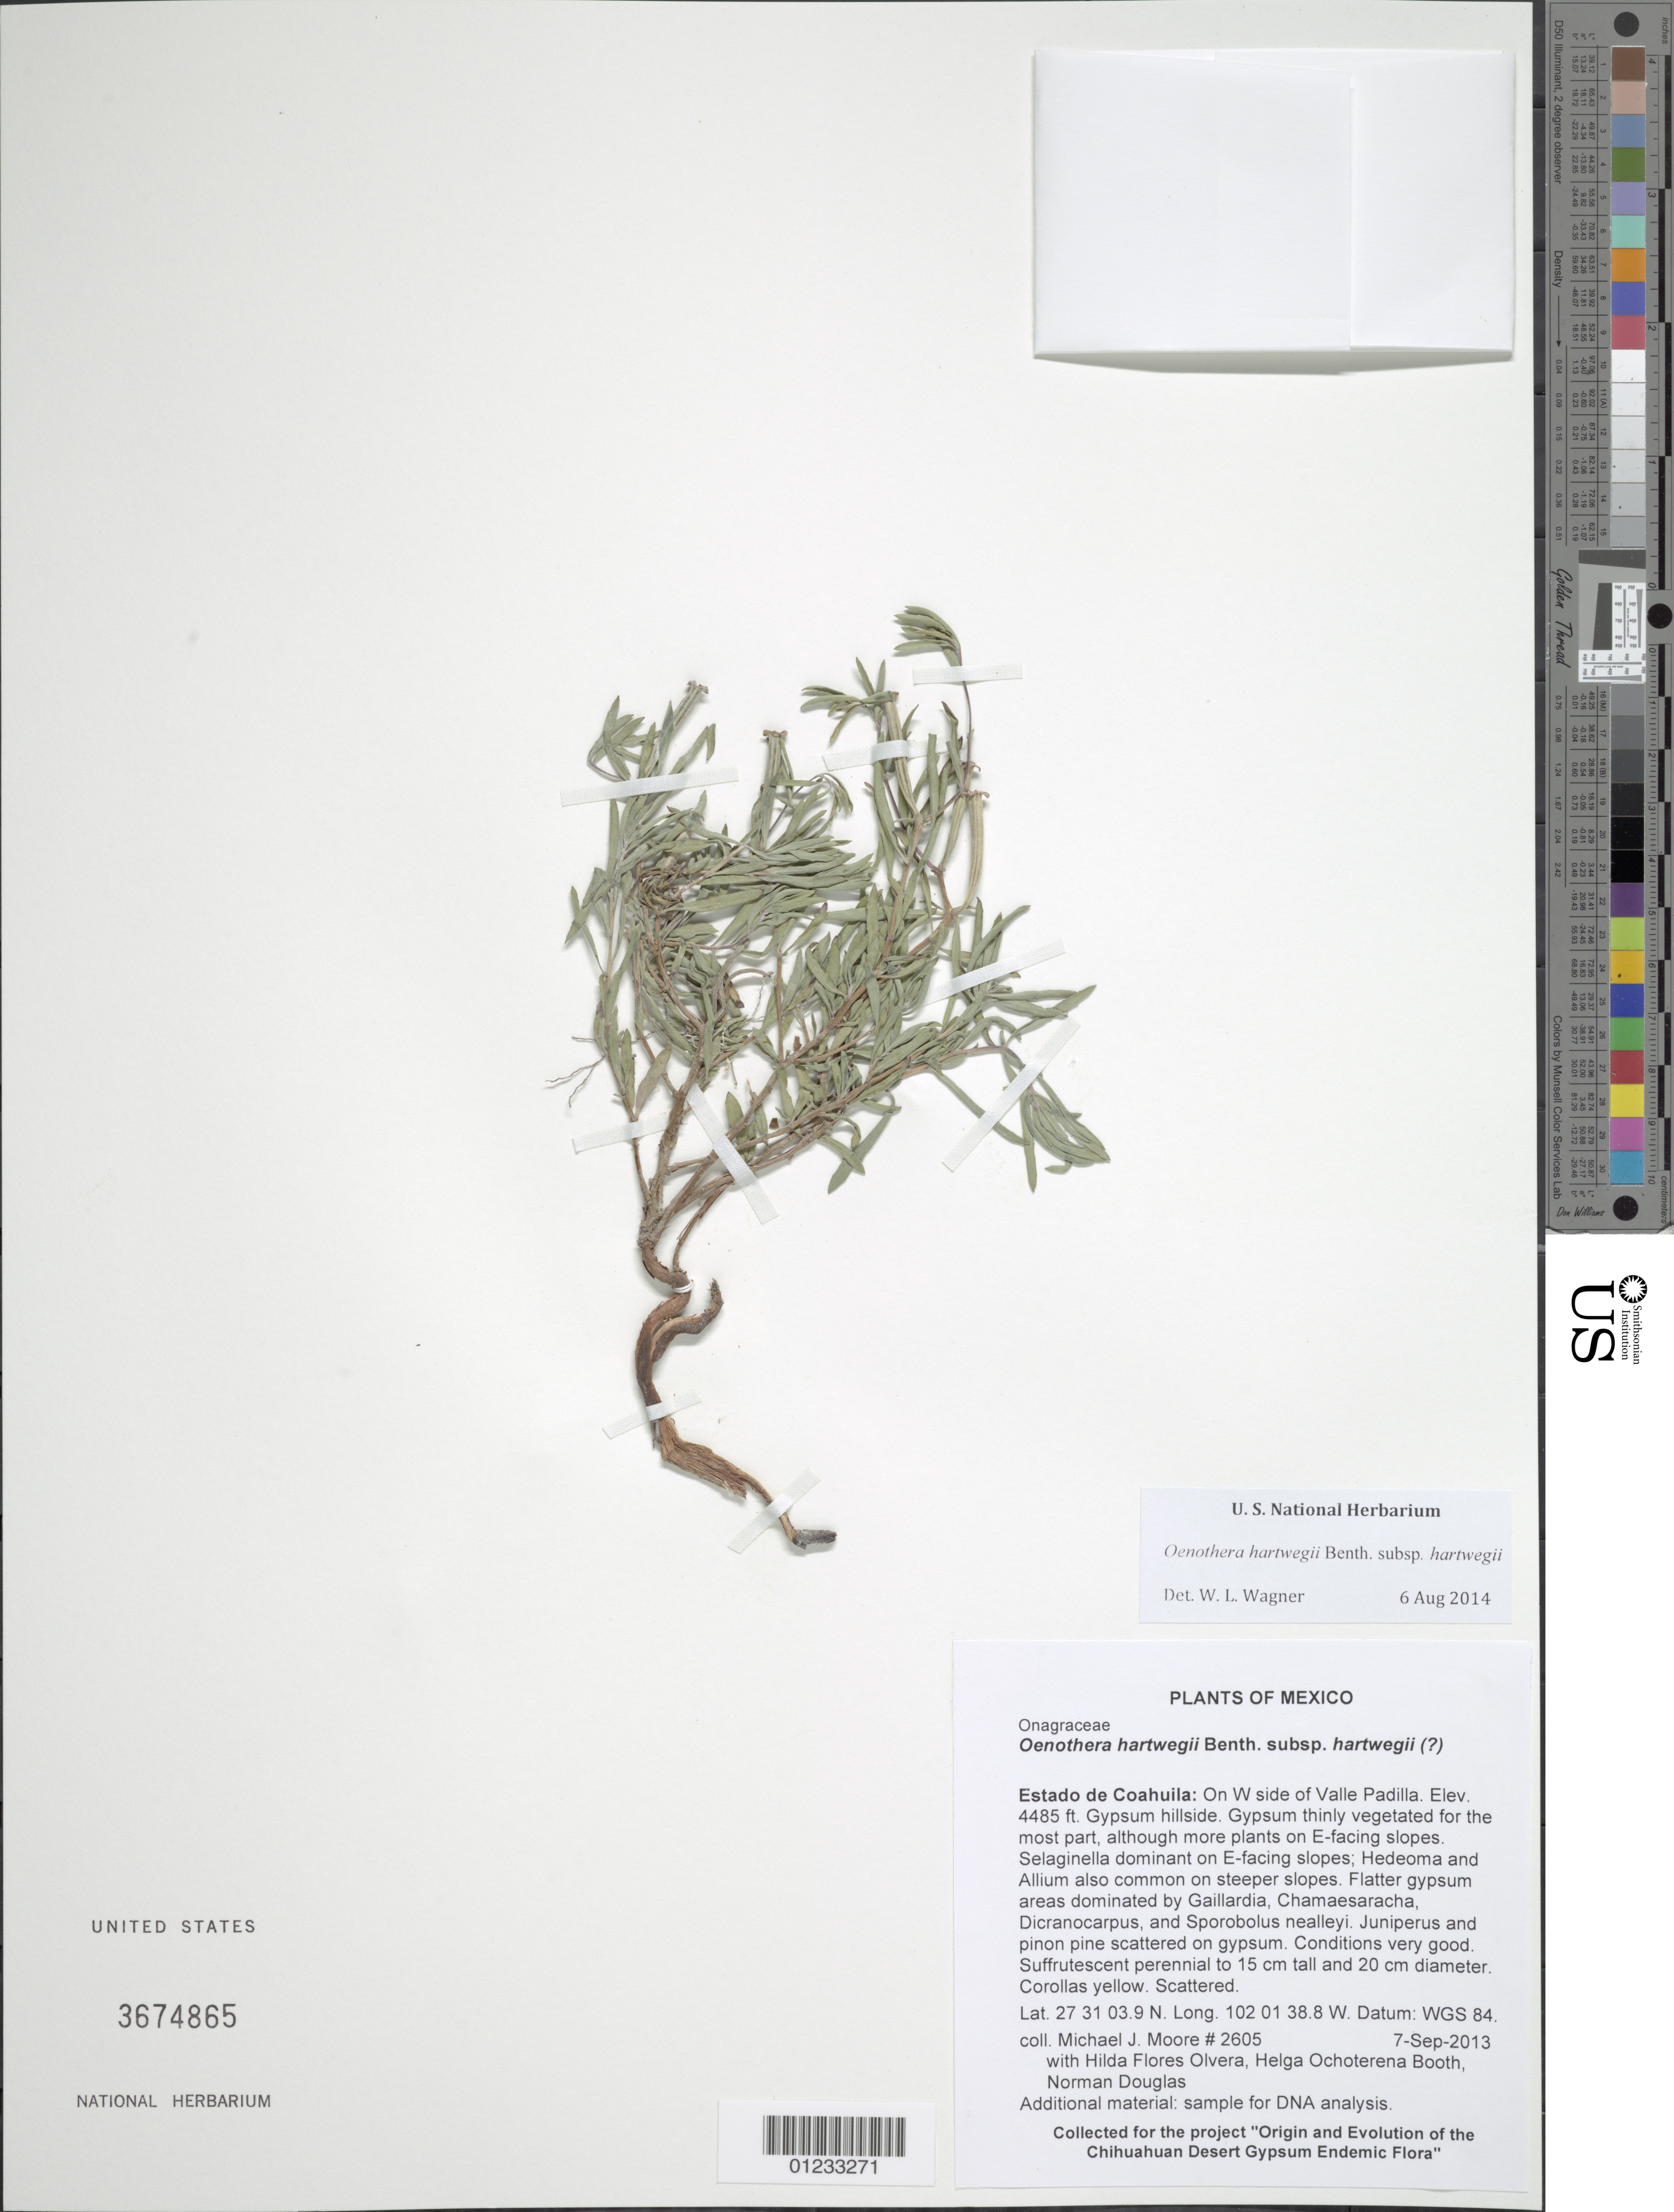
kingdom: Plantae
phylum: Tracheophyta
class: Magnoliopsida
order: Myrtales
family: Onagraceae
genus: Oenothera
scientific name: Oenothera hartwegii subsp. hartwegii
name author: Benth.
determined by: Wagner, W. L., (BOT), Smithsonian Institution - National Museum of Natural History (UNITED STATES)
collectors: M. J. Moore, H. Flores Olvera, H. Ochoterena-Booth & N. Douglas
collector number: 2605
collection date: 2009-09-06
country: Mexico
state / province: Coahuila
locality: On W side of Valle Padilla.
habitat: Gypsum hillside. Gypsum thinly vegetated for the most part, although more plants on E-facing slopes. Selaginella dominant on E-facing slopes; Hedeoma and Allium also common on steeper slopes. Flatter gypsum areas dominated by Gaillardia, Chamaesaracha,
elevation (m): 1367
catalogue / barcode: US 3674865